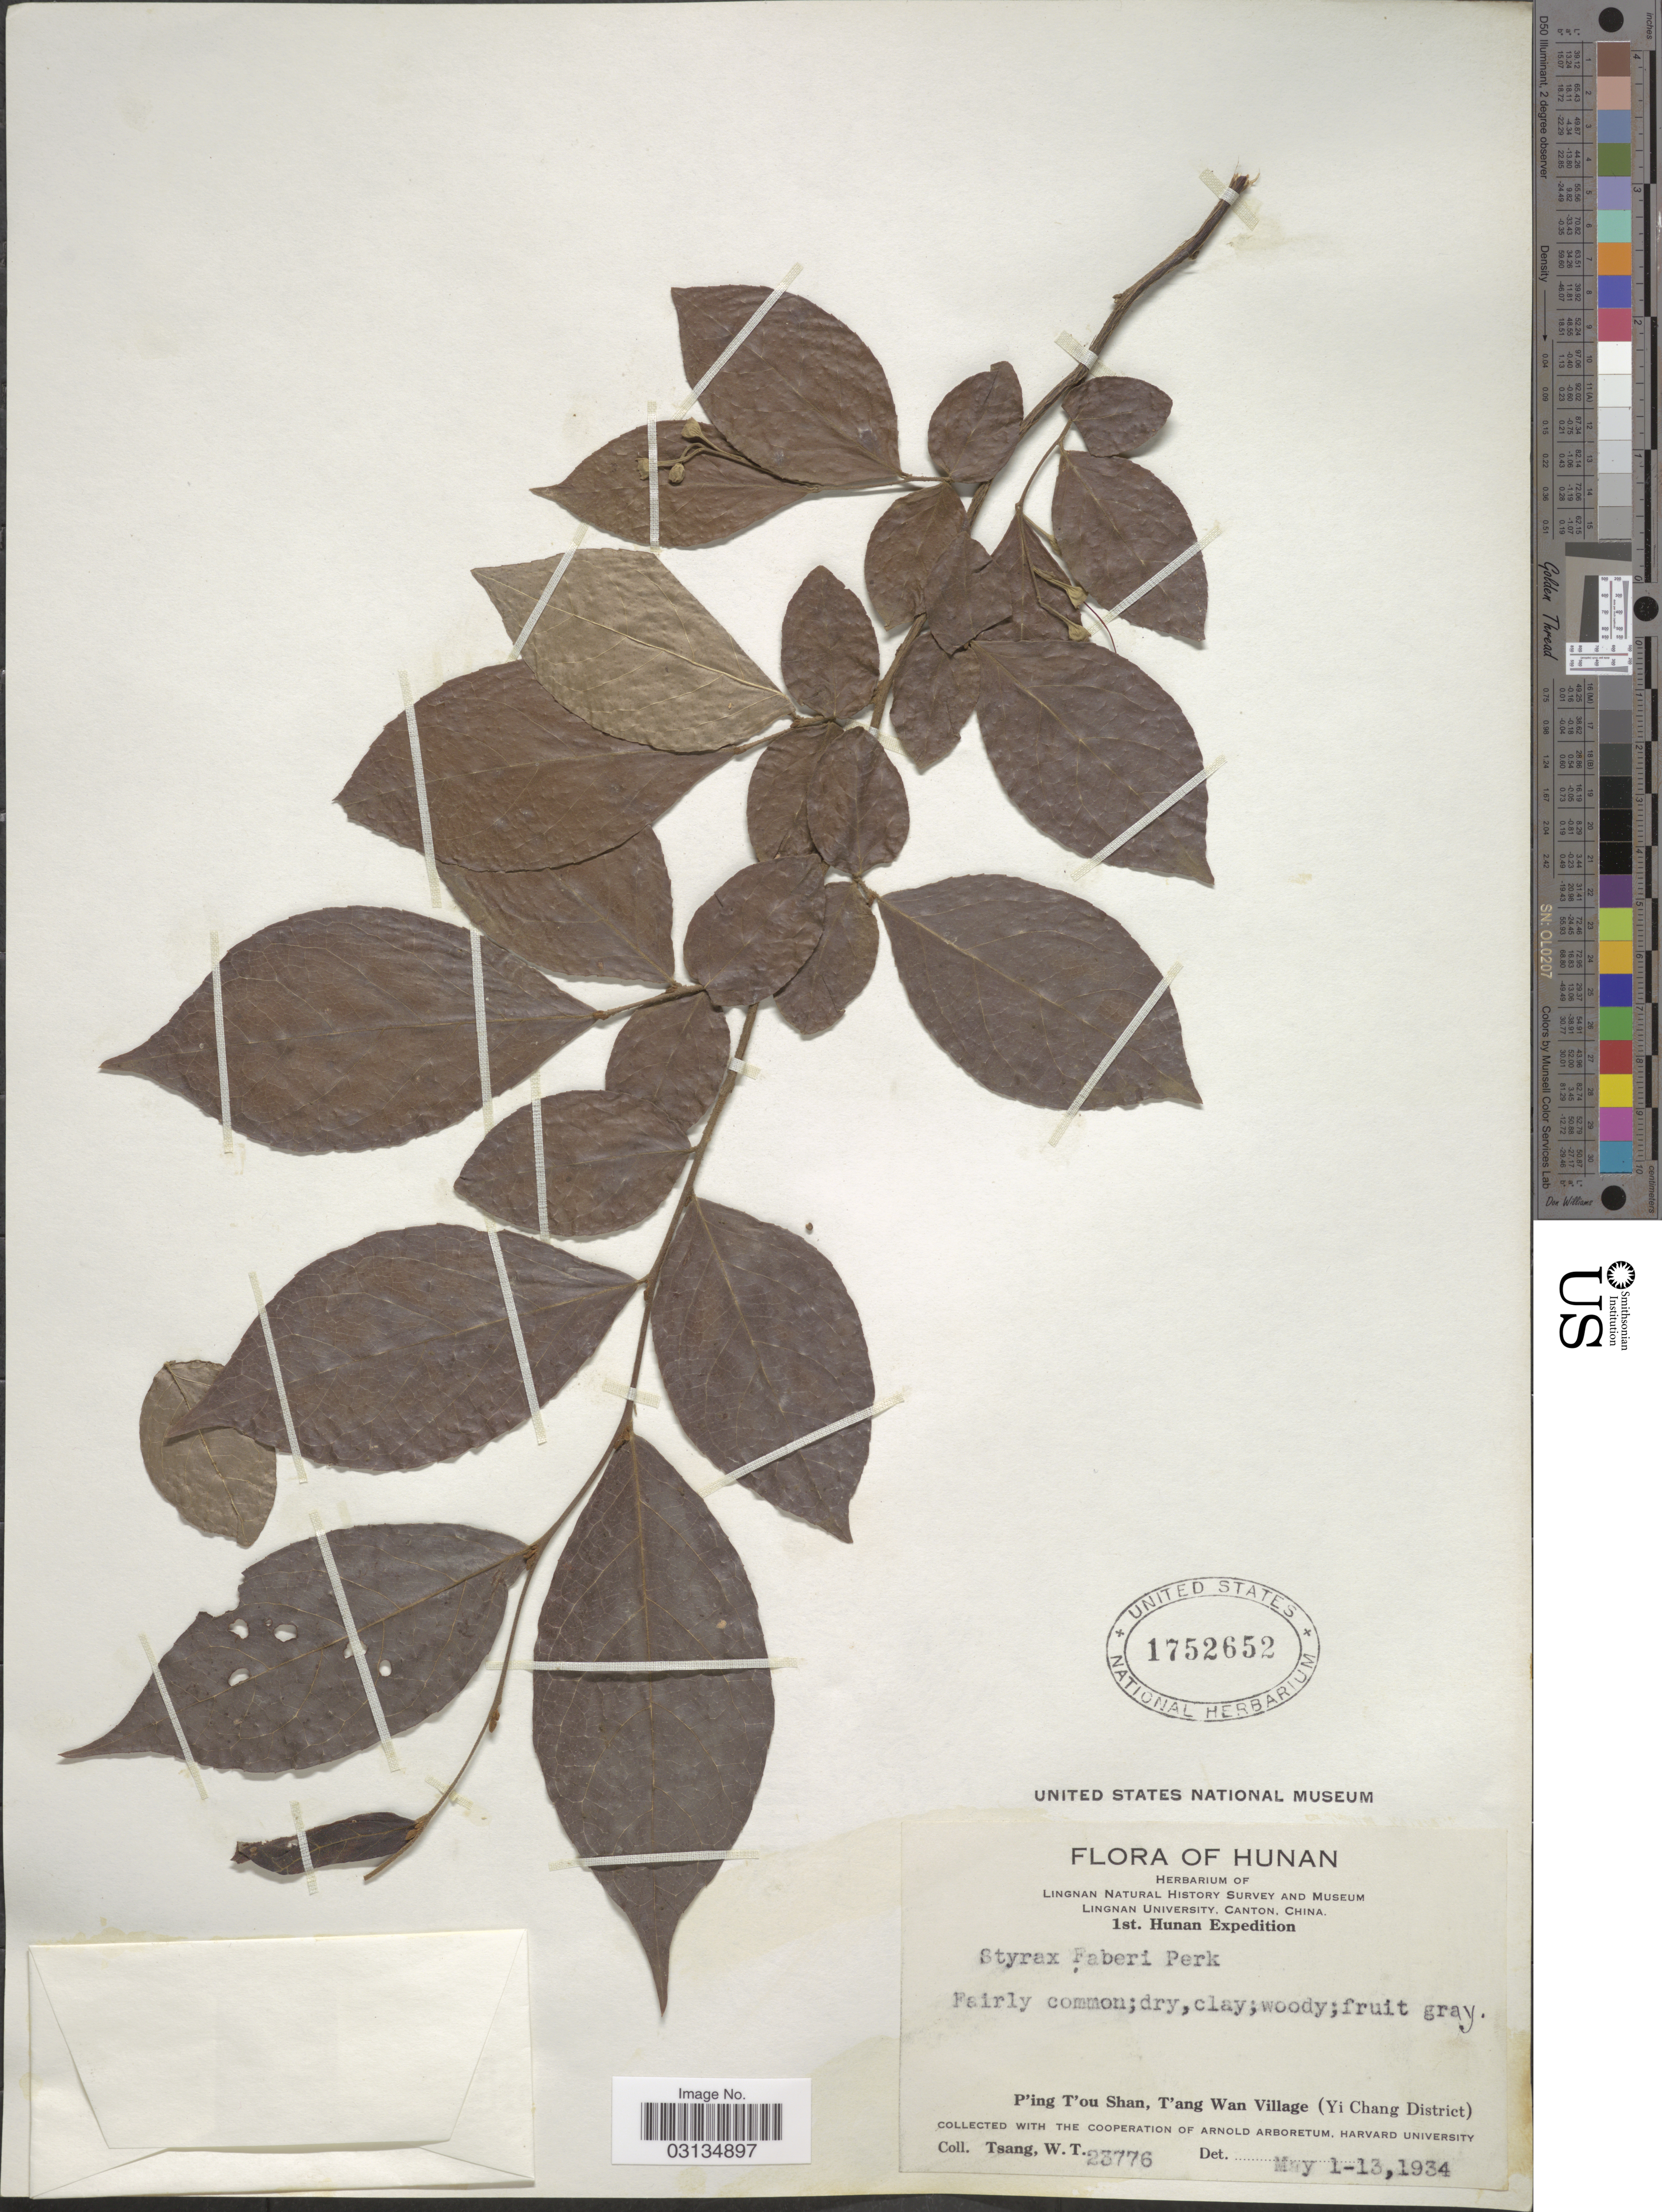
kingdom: Plantae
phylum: Tracheophyta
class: Magnoliopsida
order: Ericales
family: Styracaceae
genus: Styrax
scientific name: Styrax faberi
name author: Perkins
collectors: W. T. Tsang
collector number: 23776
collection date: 1934-05-01/1934-05-13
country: China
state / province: Hunan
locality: P'ing T'ou Shan, T'ang Wan Village (Yi Chang District).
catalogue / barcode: US 1752652